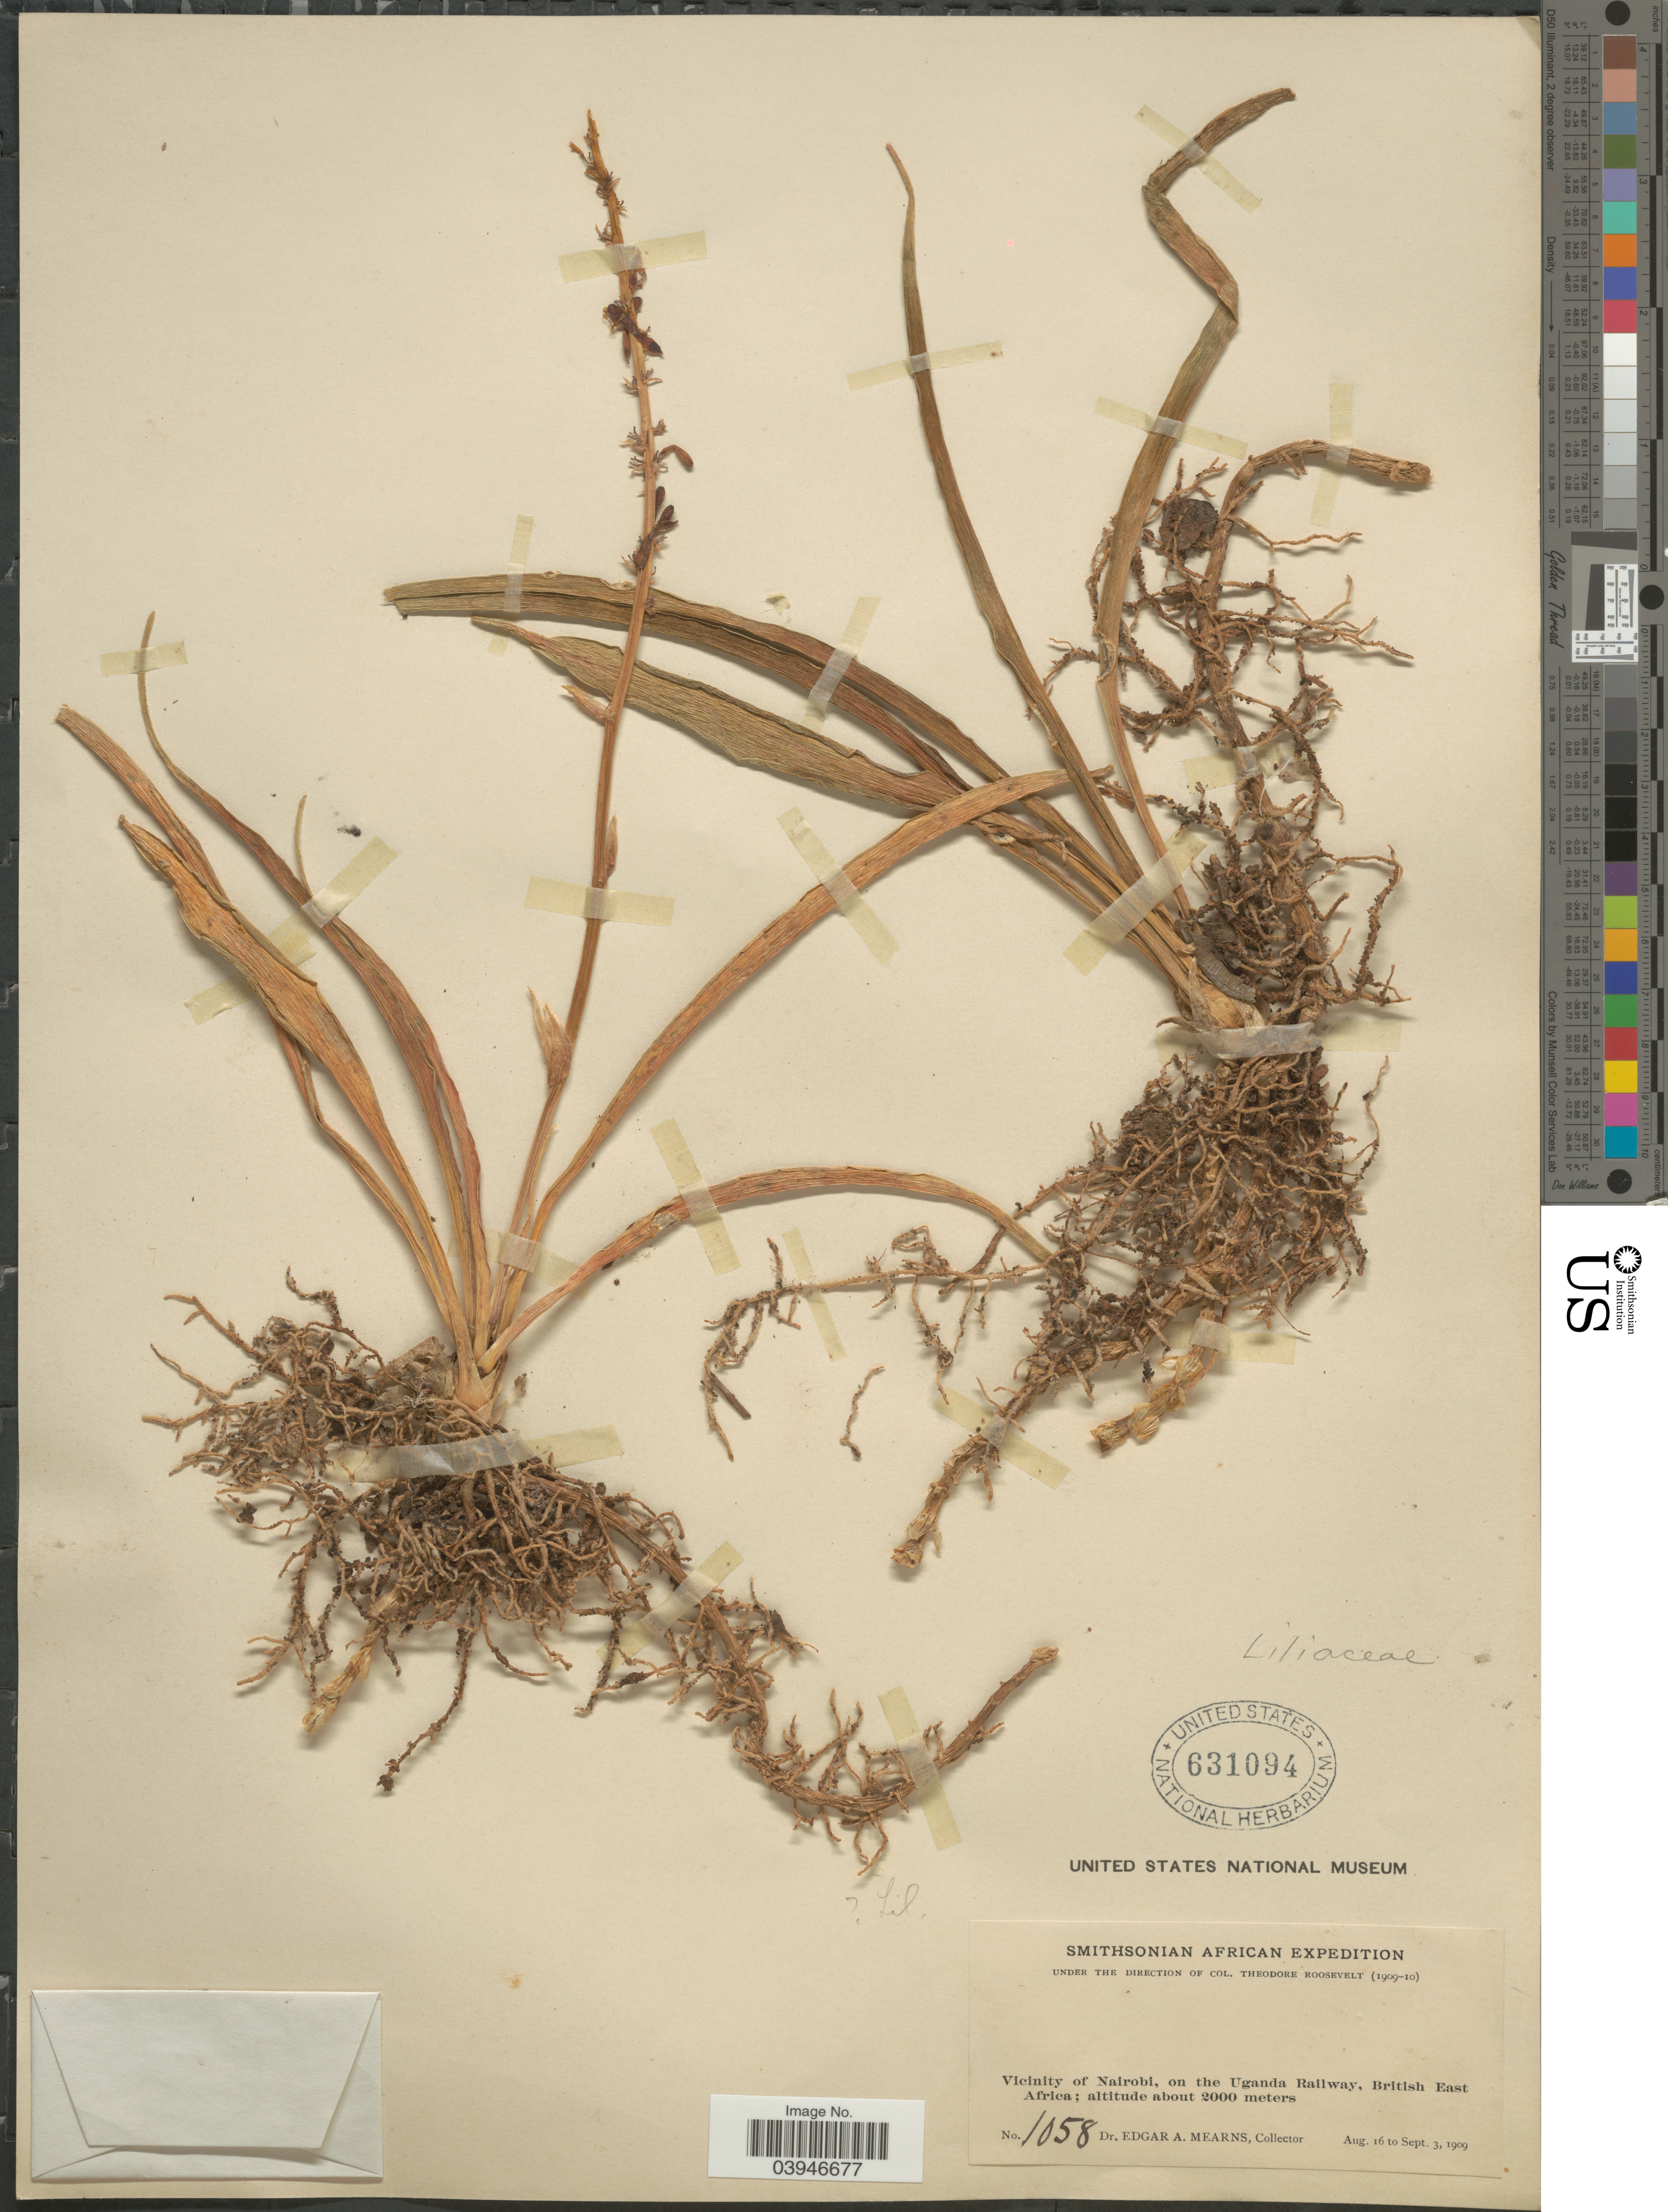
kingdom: Plantae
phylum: Tracheophyta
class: Liliopsida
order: Liliales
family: Liliaceae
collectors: E. A. Mearns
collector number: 1058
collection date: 1909-08-16/1909-09-03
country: Kenya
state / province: Nairobi Area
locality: Vicinity of Nairobi, on the Uganda Railway, British East Africa.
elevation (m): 2000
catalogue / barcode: US 631094